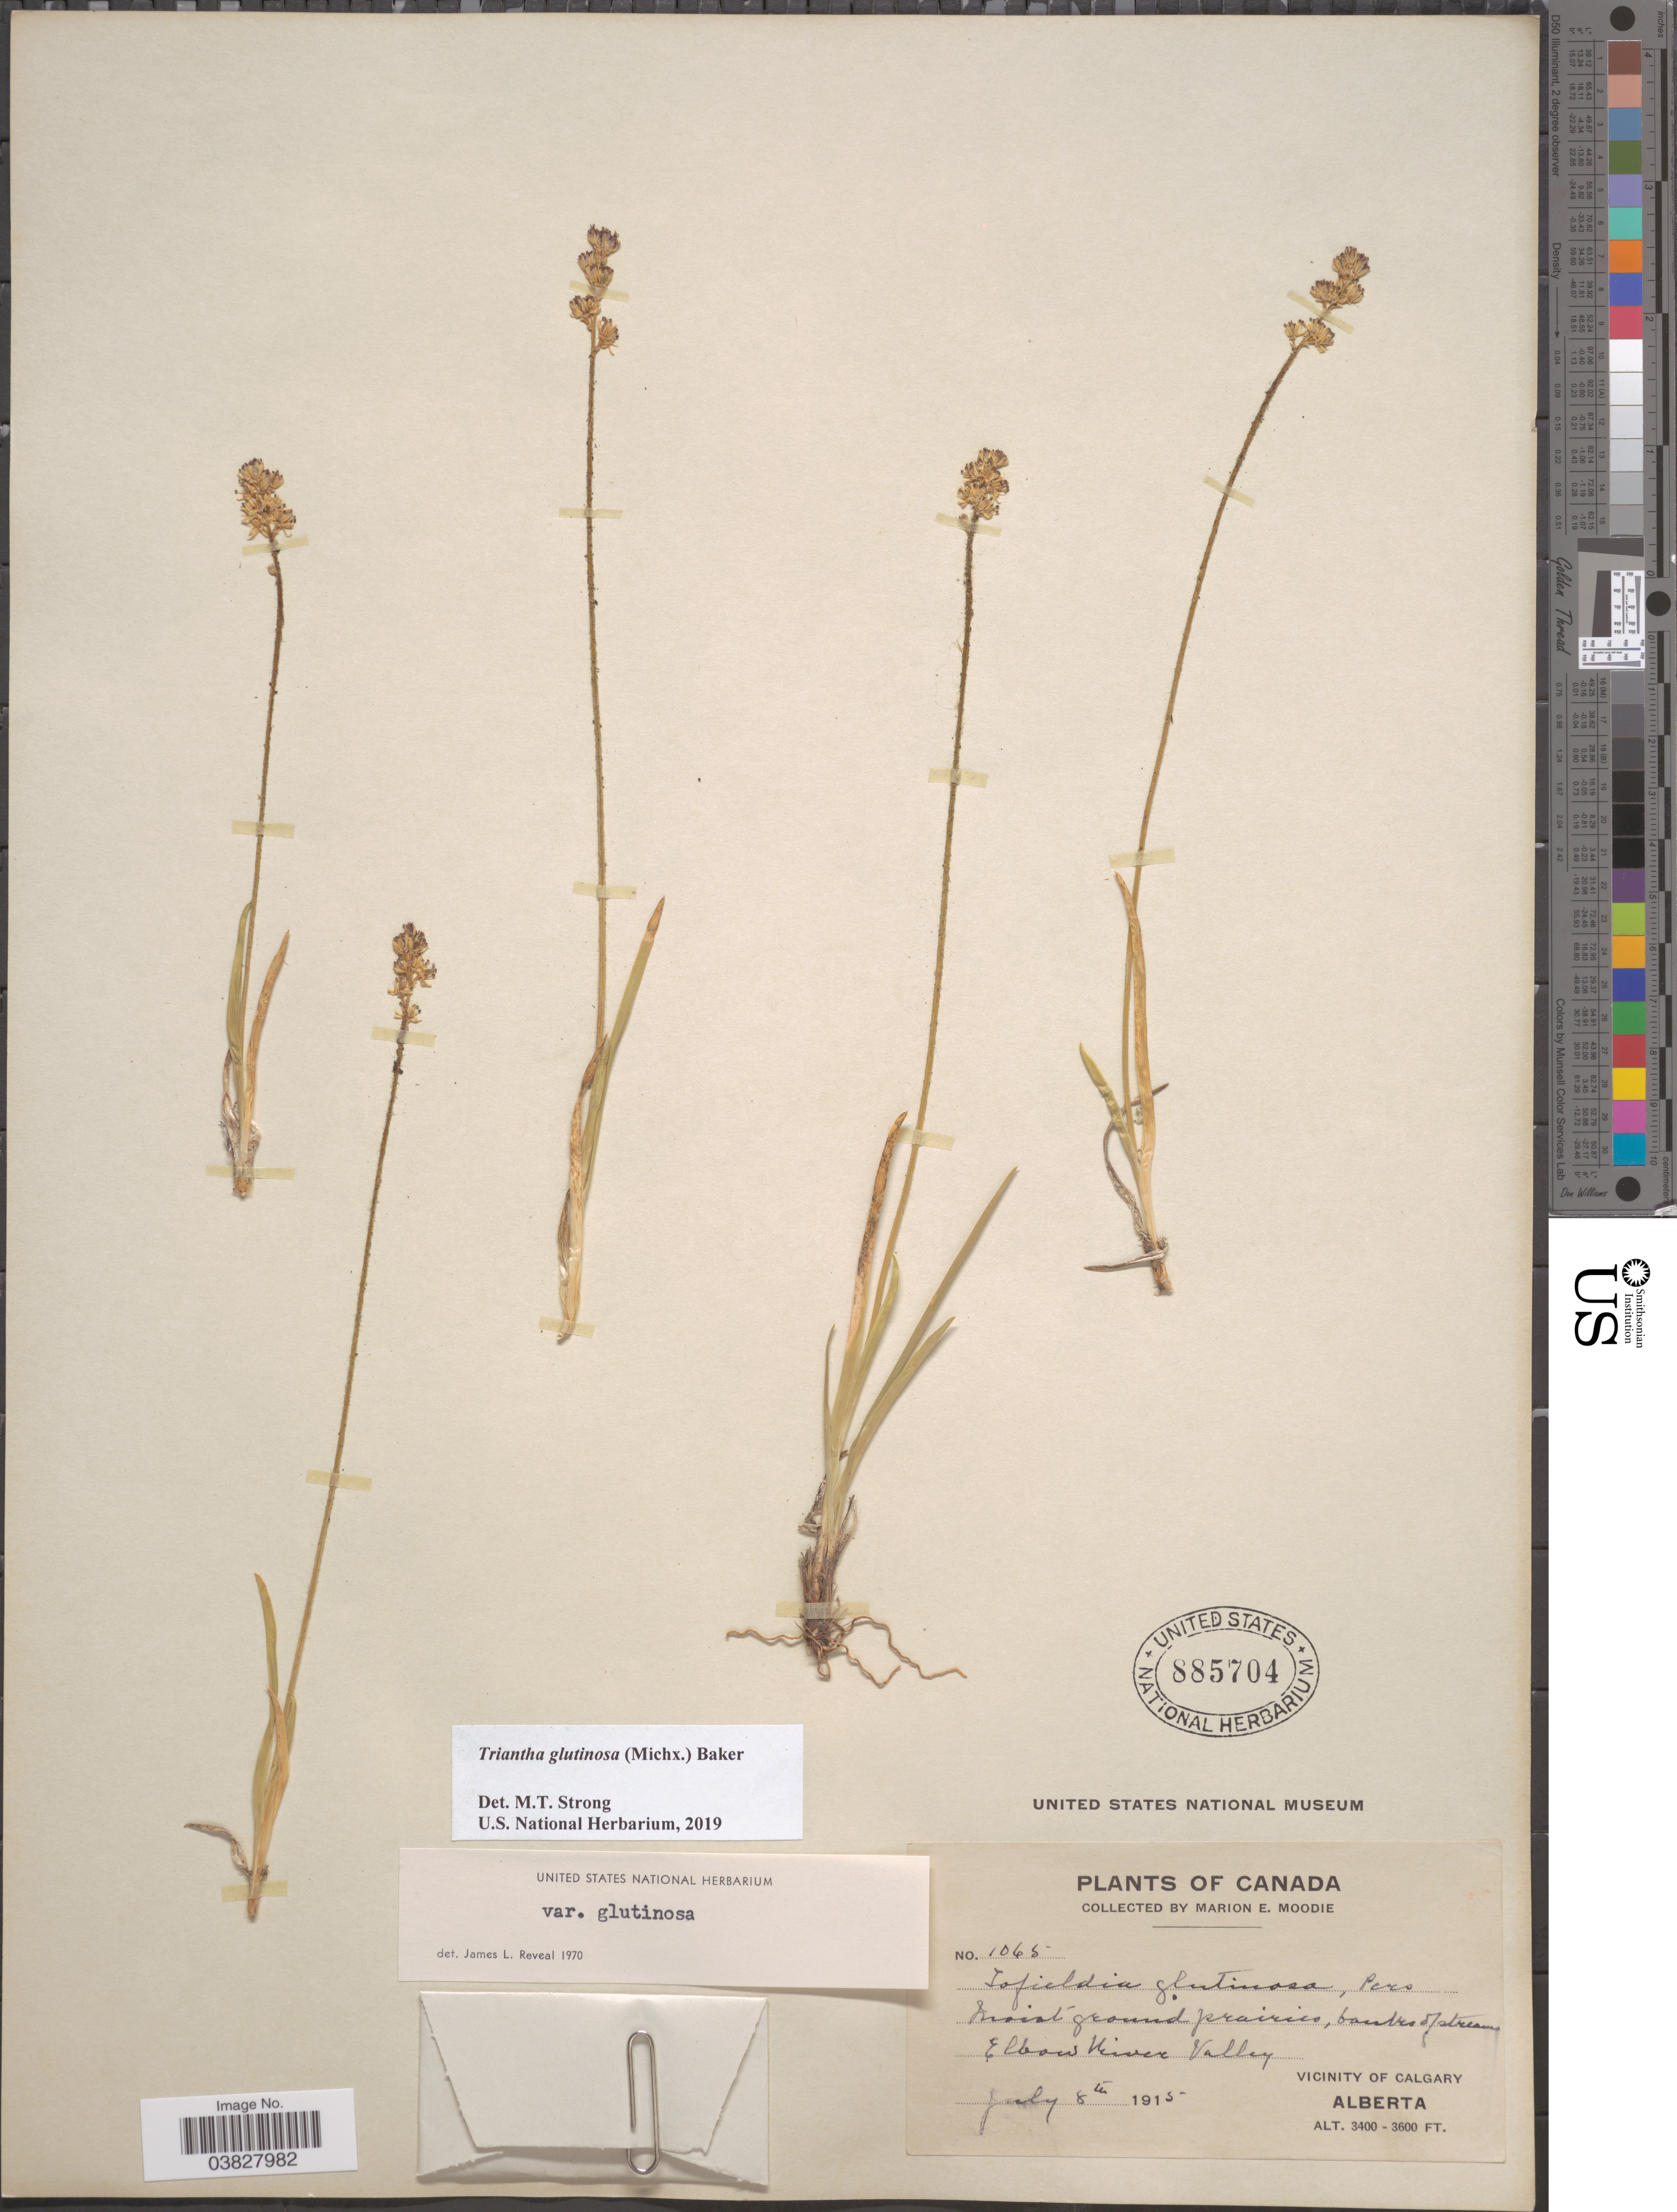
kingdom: Plantae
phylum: Tracheophyta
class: Liliopsida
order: Alismatales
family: Tofieldiaceae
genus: Triantha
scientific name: Triantha glutinosa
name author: (Michx.) Baker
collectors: M. E. Moodie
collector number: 1065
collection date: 1915-07-08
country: Canada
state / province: Alberta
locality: Moist ground prairies, banks of streams. Elbow River Valley. Vicinity of Calgary.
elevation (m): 1036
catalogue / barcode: US 885704